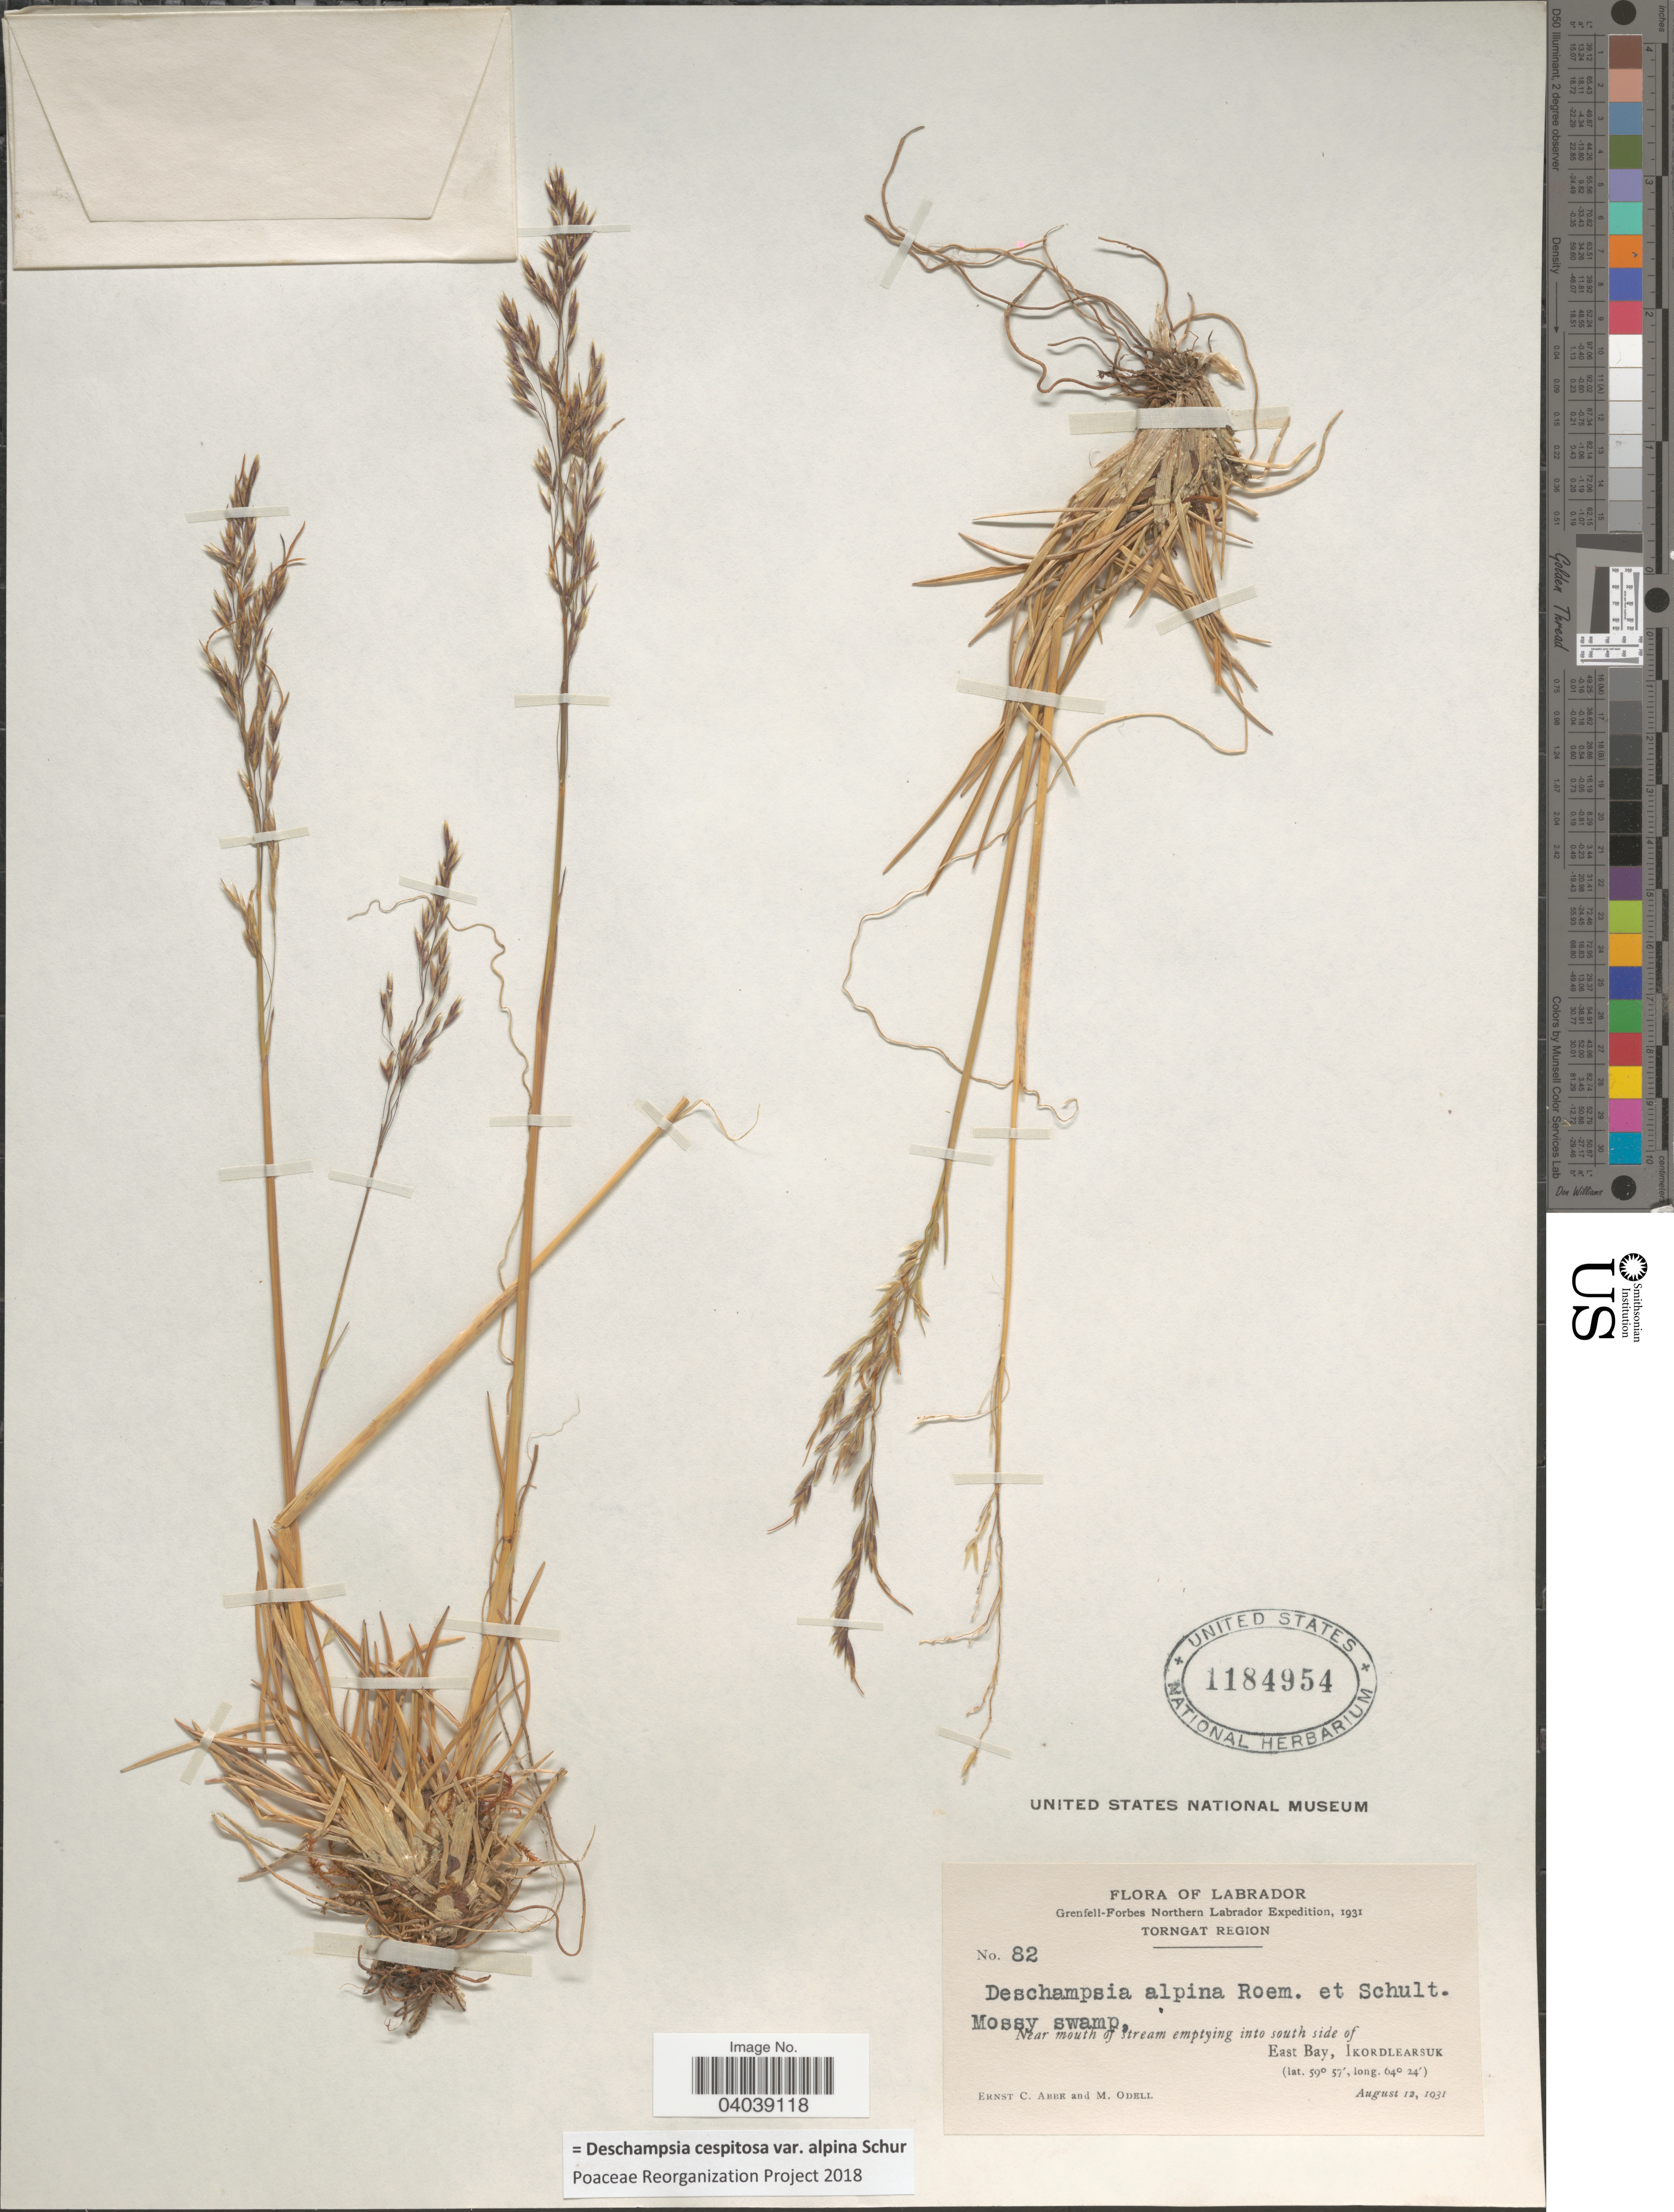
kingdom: Plantae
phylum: Tracheophyta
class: Liliopsida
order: Poales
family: Poaceae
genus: Deschampsia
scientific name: Deschampsia cespitosa var. alpina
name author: Vasey ex W.J. Beal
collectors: E. C. Abbe & M. Odell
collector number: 82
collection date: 1931-08-12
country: Canada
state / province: Newfoundland and Labrador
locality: Labrador. Torngat Region. Near mouth of stream emptying into south side of East Bay, Ikordlearsuk.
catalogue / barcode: US 1184954